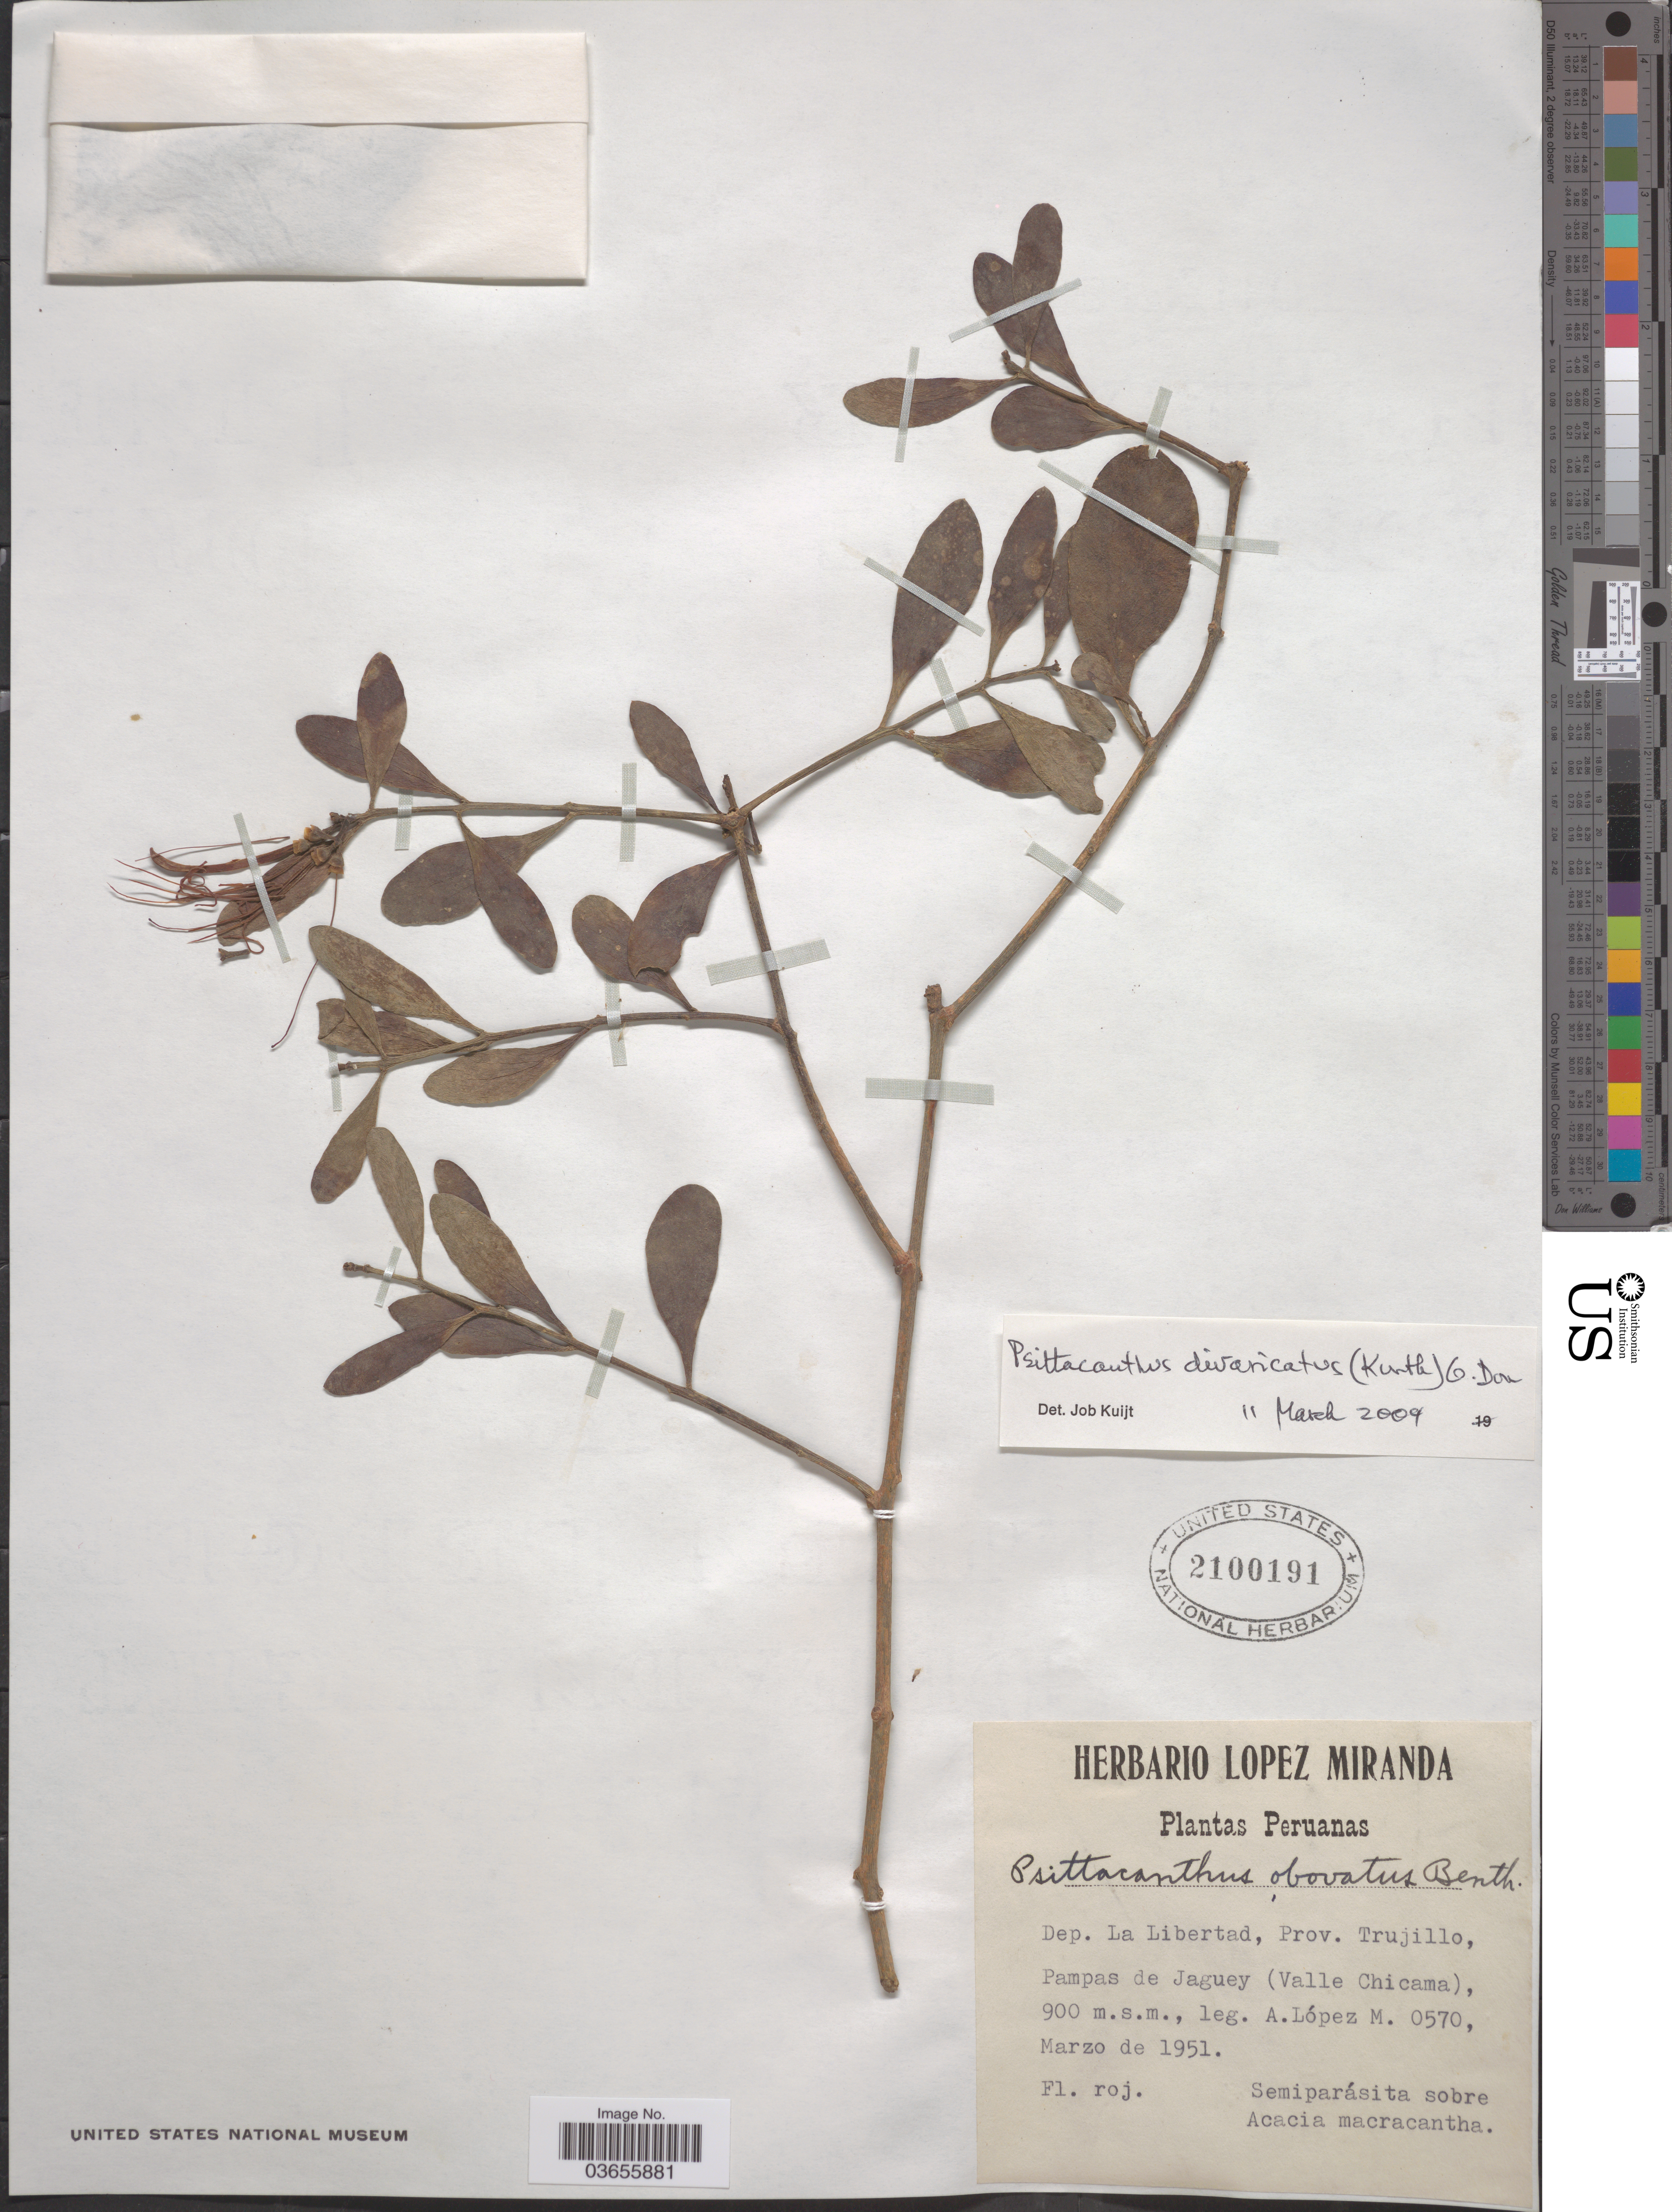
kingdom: Plantae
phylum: Tracheophyta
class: Magnoliopsida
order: Santalales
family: Loranthaceae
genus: Psittacanthus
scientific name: Psittacanthus divaricatus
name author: (Kunth) G. Don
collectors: A. López M.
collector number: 0570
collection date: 1951-03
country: Peru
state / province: La Libertad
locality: Dep. La Libertad, Prov. Trujillo, Pampas de Jaguey (Valle Chicama).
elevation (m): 900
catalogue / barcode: US 2100191